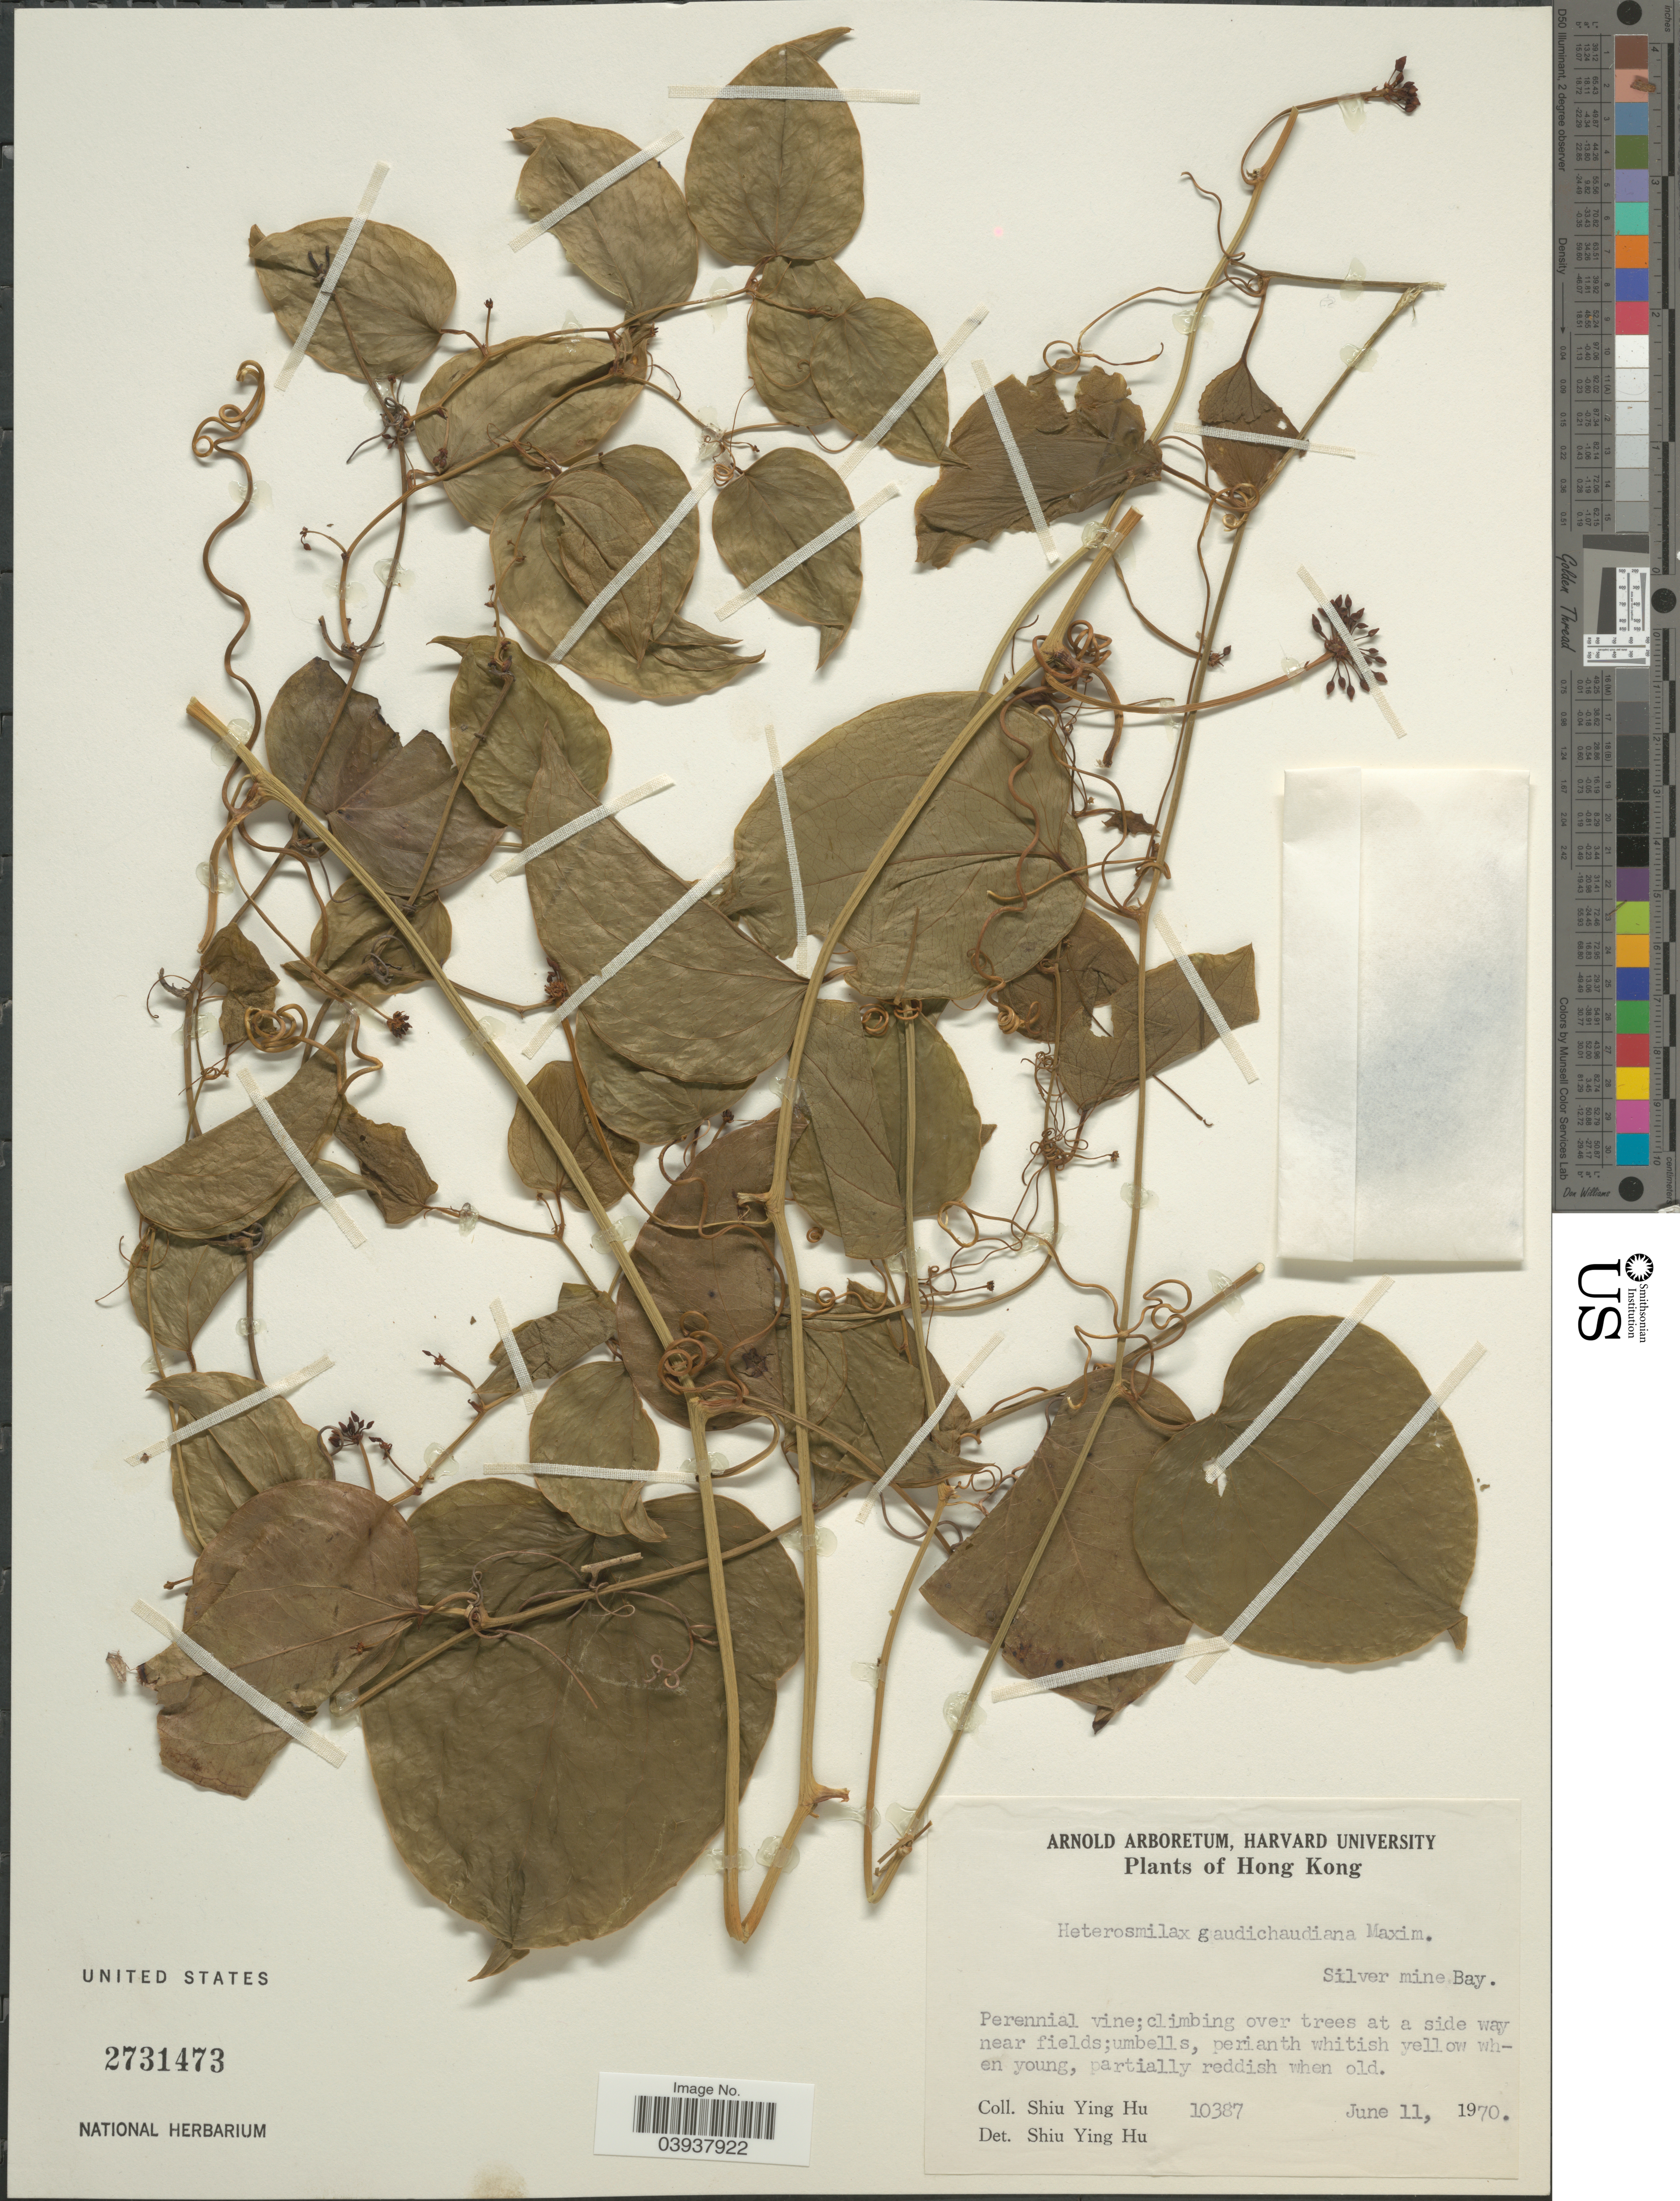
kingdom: Plantae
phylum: Tracheophyta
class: Liliopsida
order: Liliales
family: Smilacaceae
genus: Heterosmilax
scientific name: Heterosmilax japonica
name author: Kunth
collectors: S. Y. Hu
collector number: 10387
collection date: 1970-06-11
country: China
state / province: Hong Kong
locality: Silver mine Bay.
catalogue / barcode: US 2731473